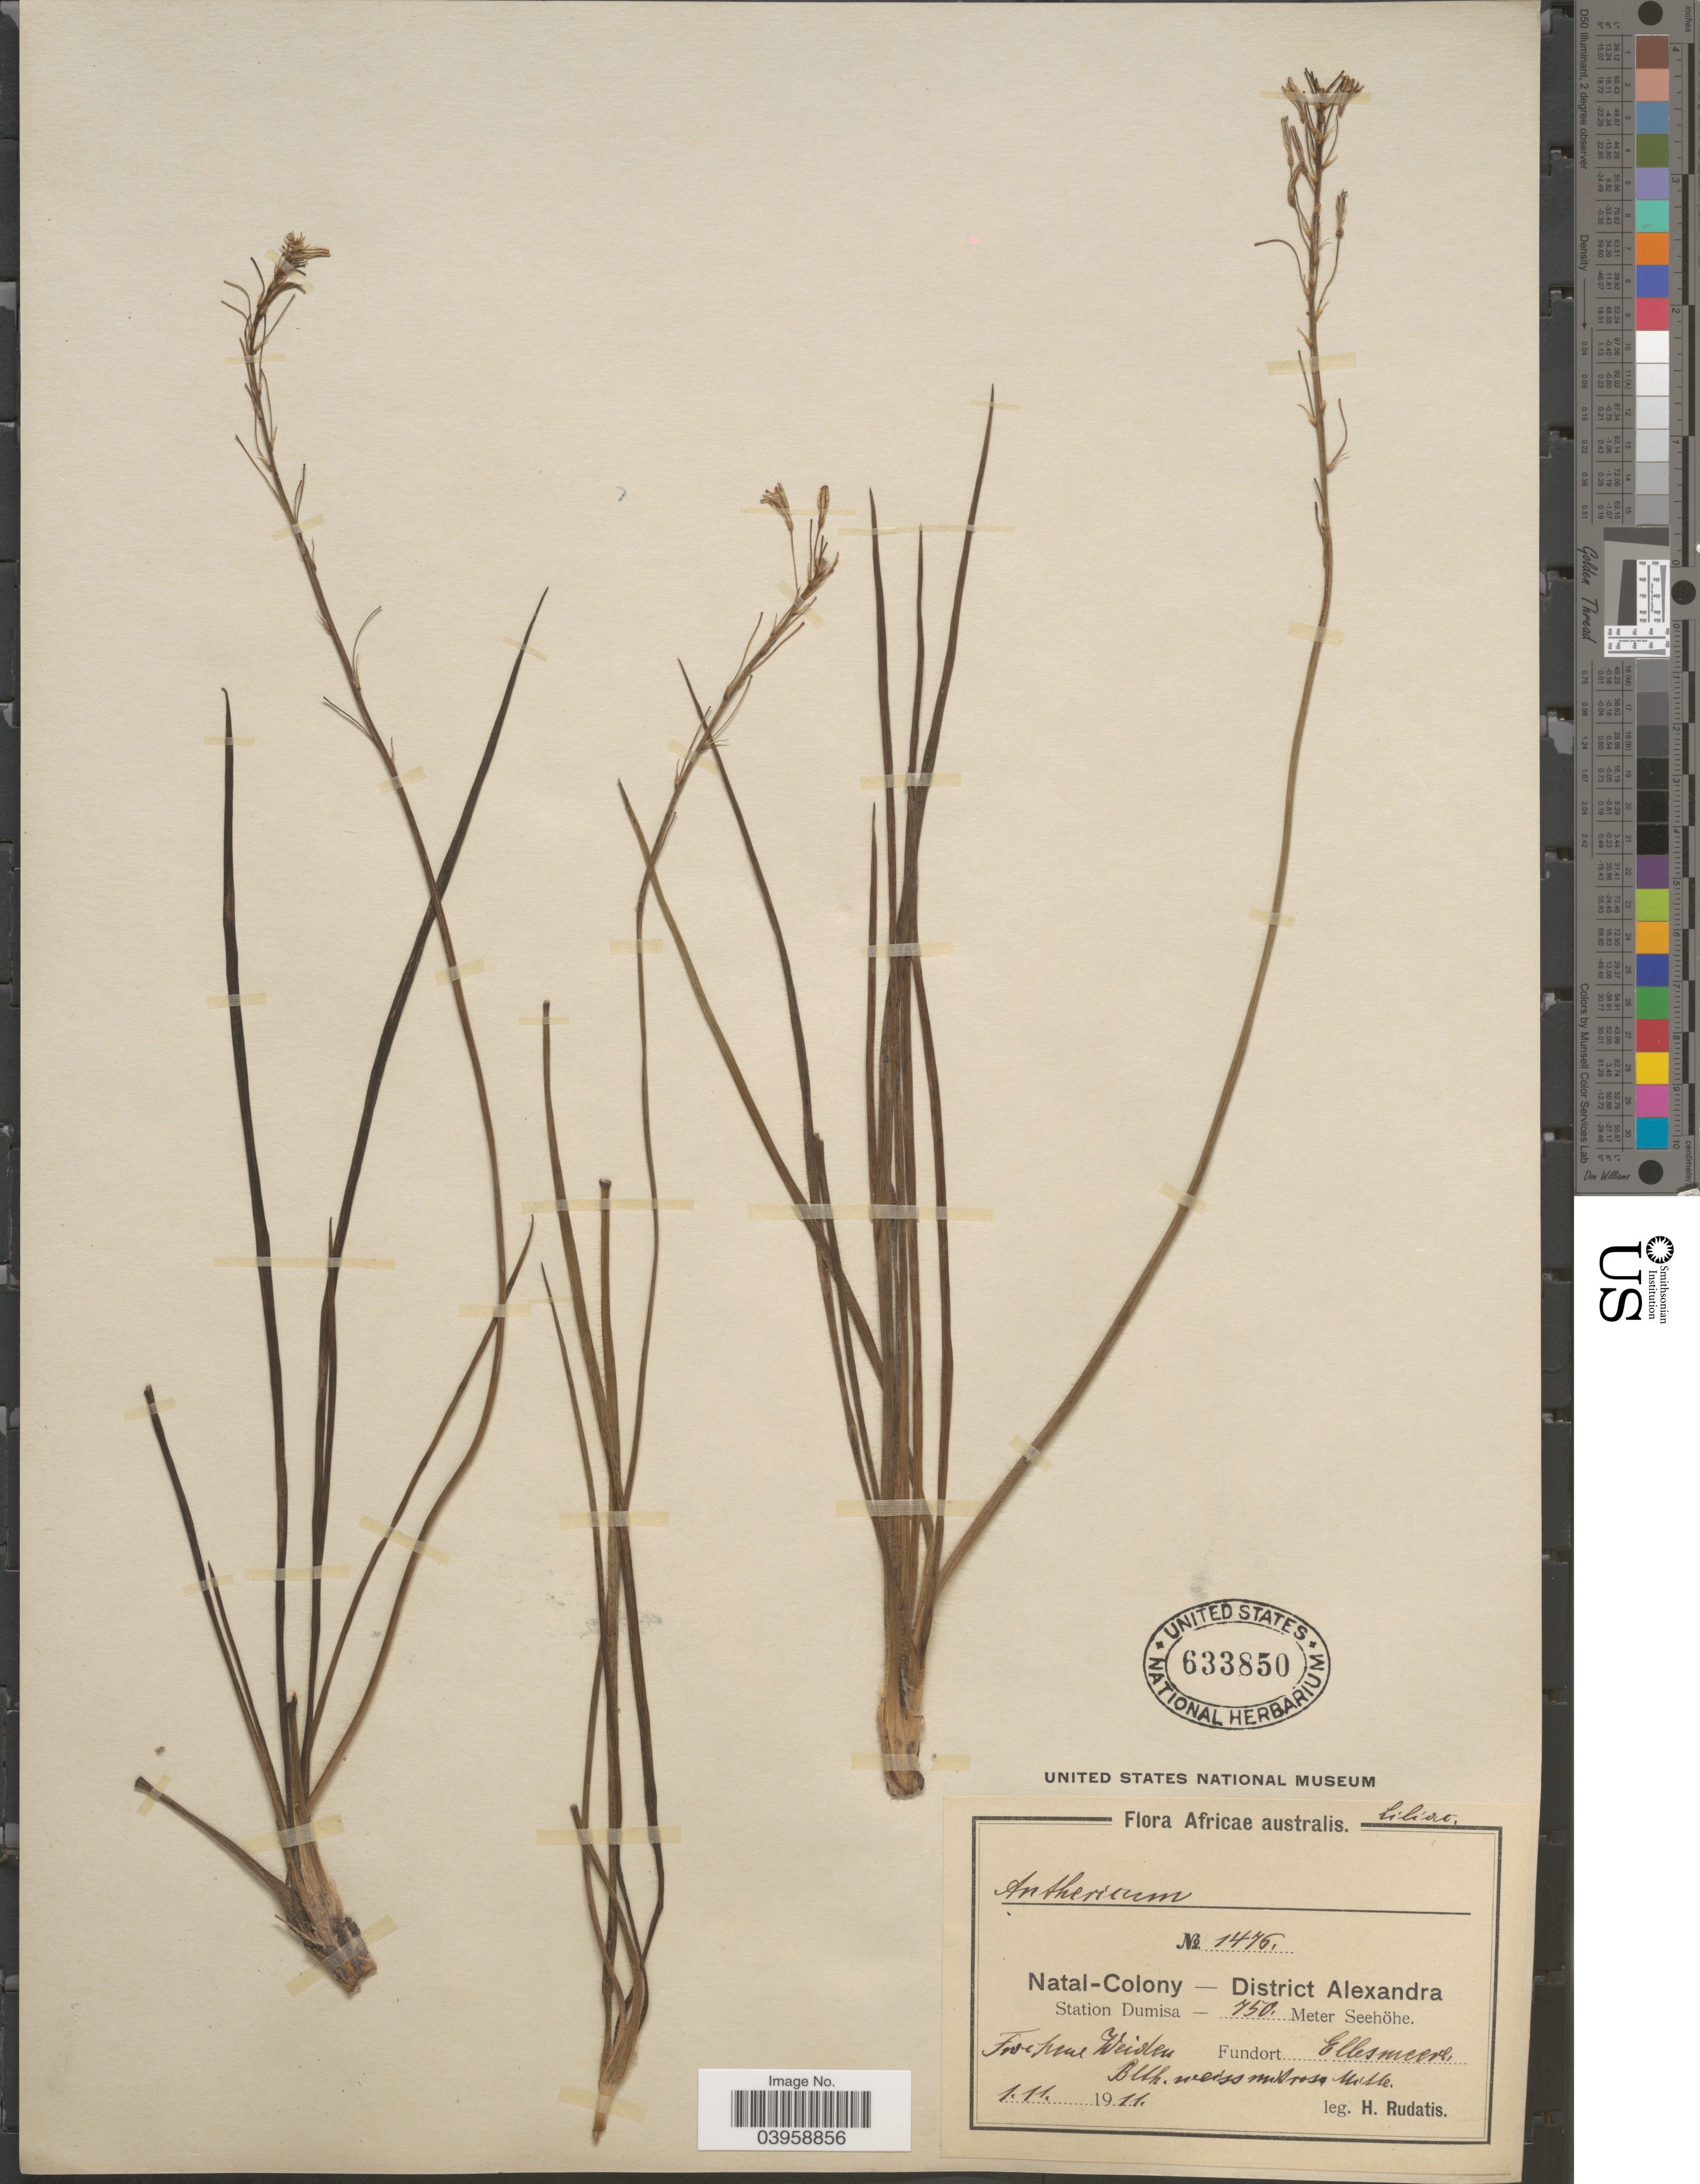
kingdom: Plantae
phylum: Tracheophyta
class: Liliopsida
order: Asparagales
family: Asparagaceae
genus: Anthericum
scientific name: Anthericum sp.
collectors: H. Rudatis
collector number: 1476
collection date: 1911-11-01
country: South Africa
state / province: KwaZulu-Natal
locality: Africae australis. Natal-Colony - District Alexandra. Station Dumisa. Trochene Weiden. Fundort Ellesmeere.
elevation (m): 750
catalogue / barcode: US 633850